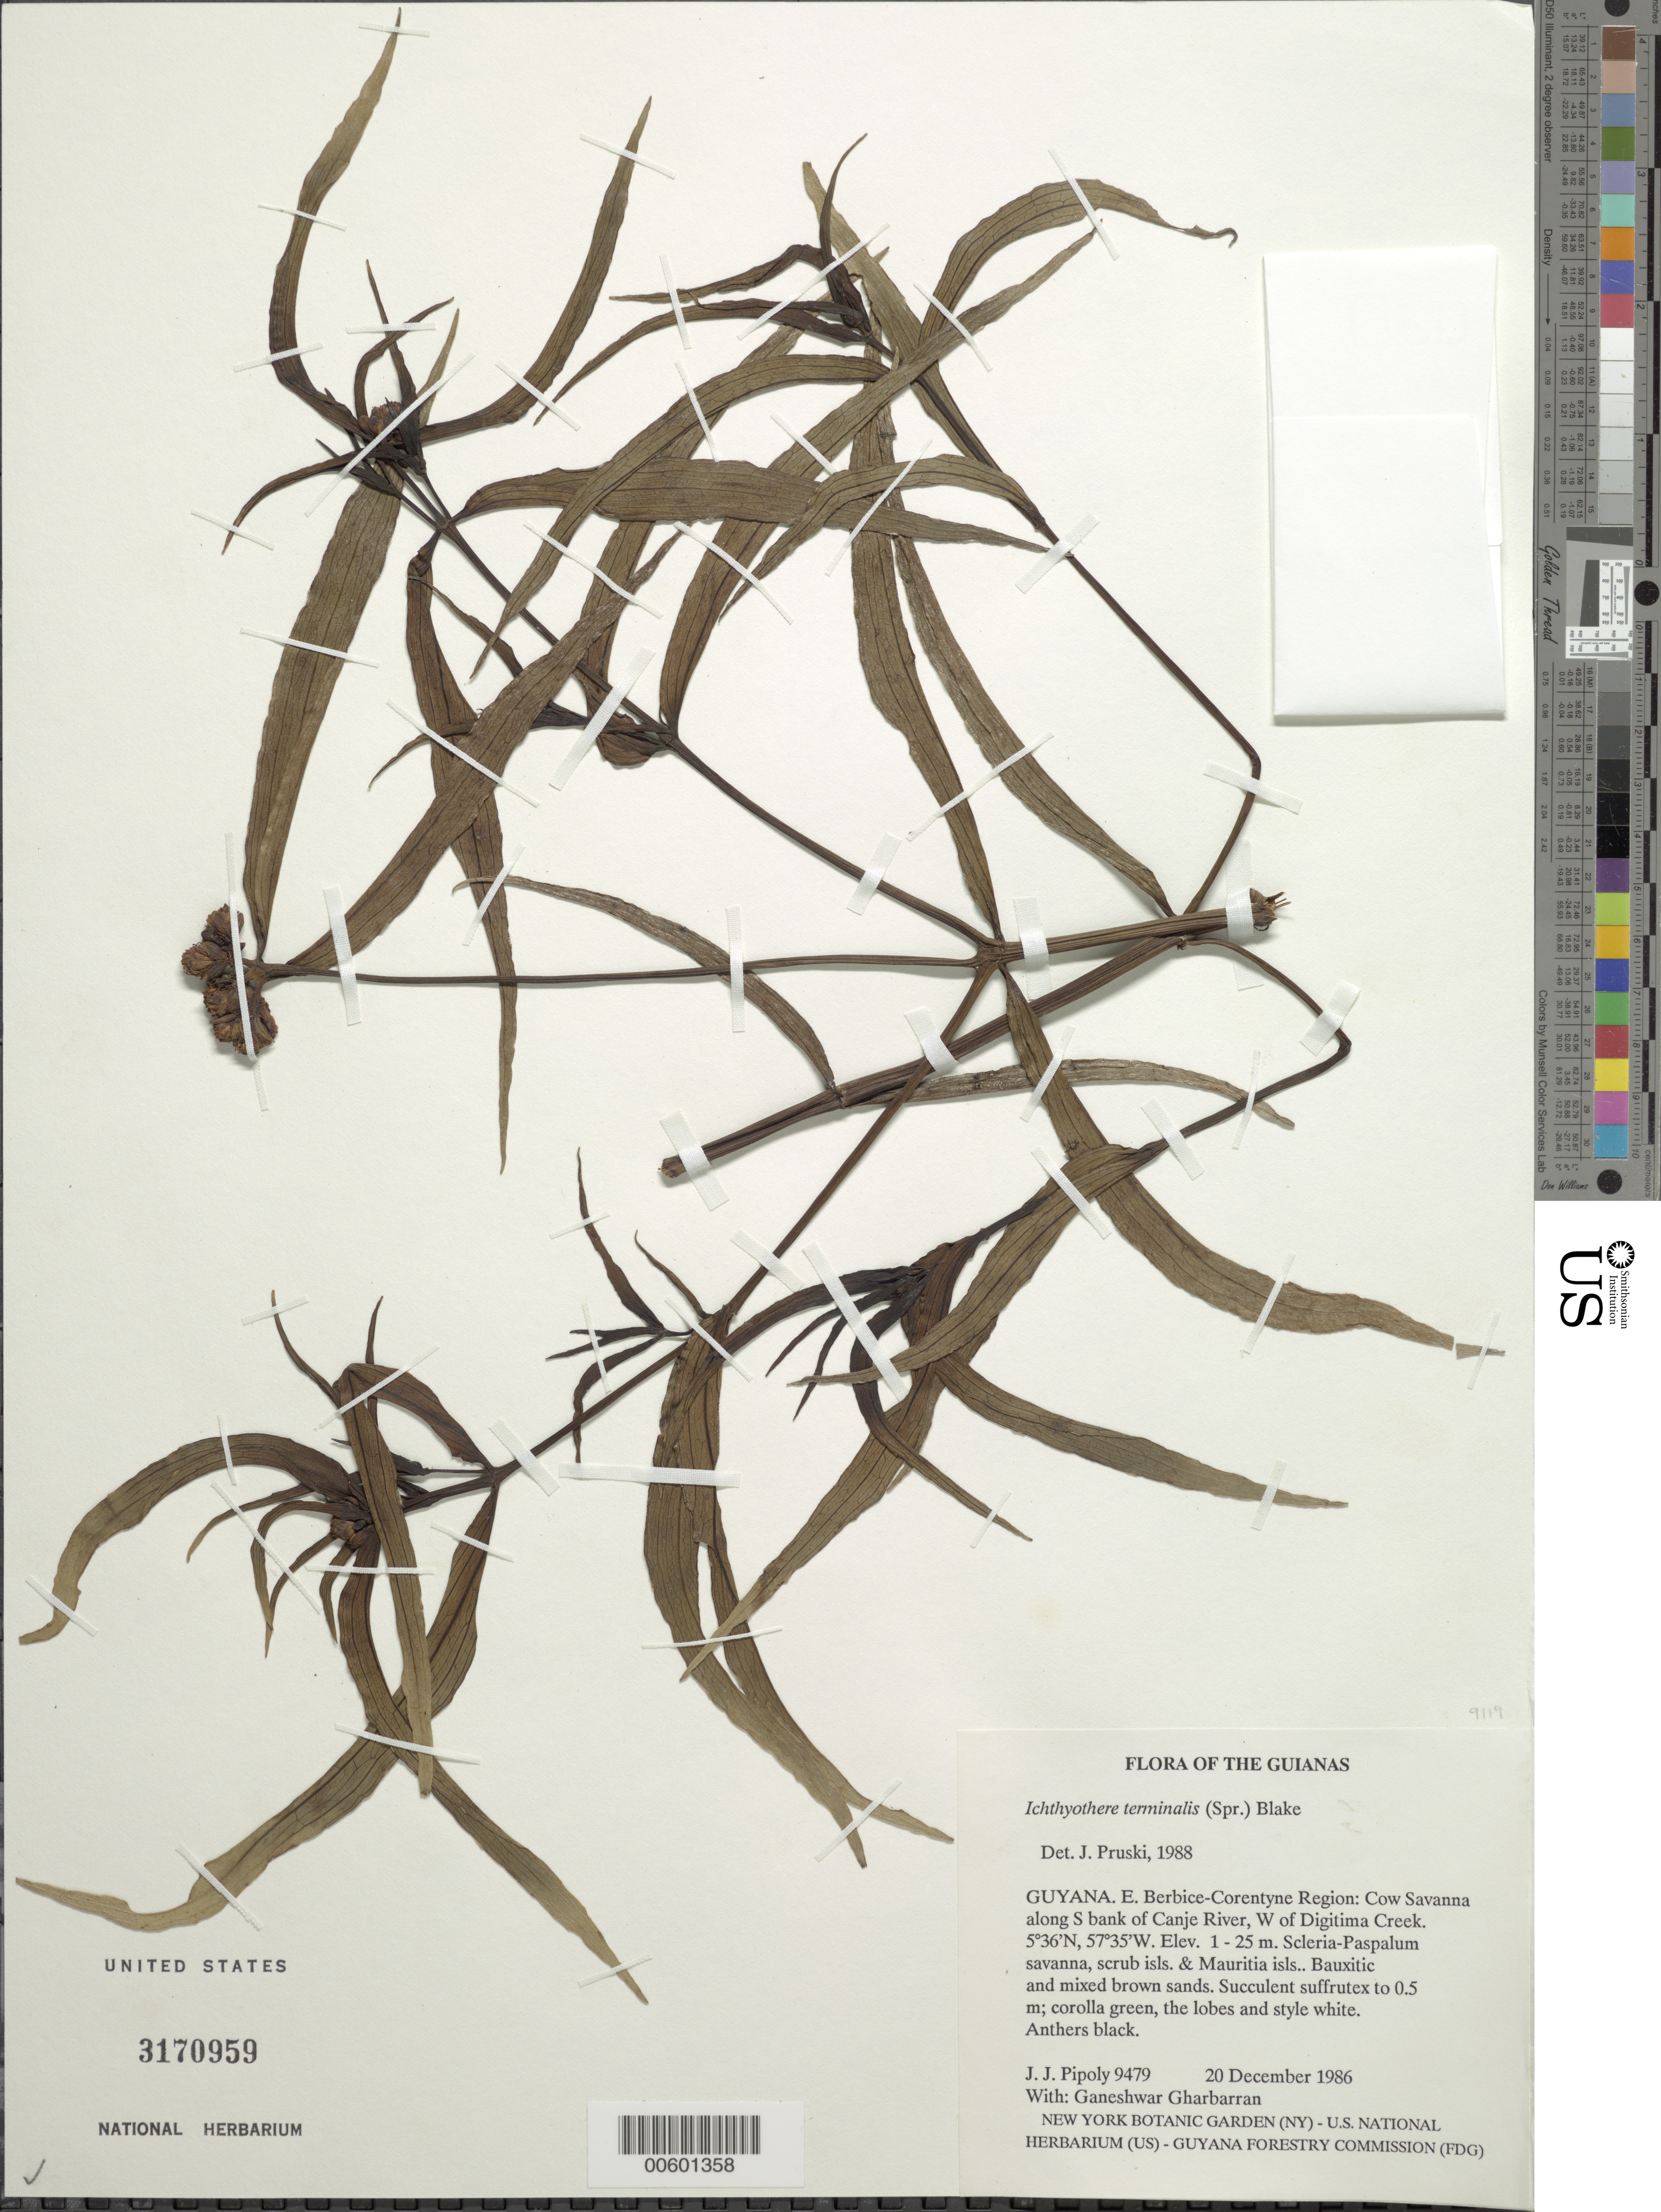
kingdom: Plantae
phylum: Tracheophyta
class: Magnoliopsida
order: Asterales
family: Asteraceae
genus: Ichthyothere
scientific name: Ichthyothere terminalis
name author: (Spreng.) S.F. Blake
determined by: Pruski, J. F.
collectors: J. J. Pipoly & G. Gharbarran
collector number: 9479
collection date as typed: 20 December 1986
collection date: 1986-12-20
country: Guyana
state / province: E. Berbice-Corentyne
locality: Cow savanna, along S bank of Canje River, W of Digitima Creek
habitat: Scleria-Paspalum savanna, scrub isls. & Mauritia isls. Bauxitic and mixed brown sands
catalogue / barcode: US 3170959